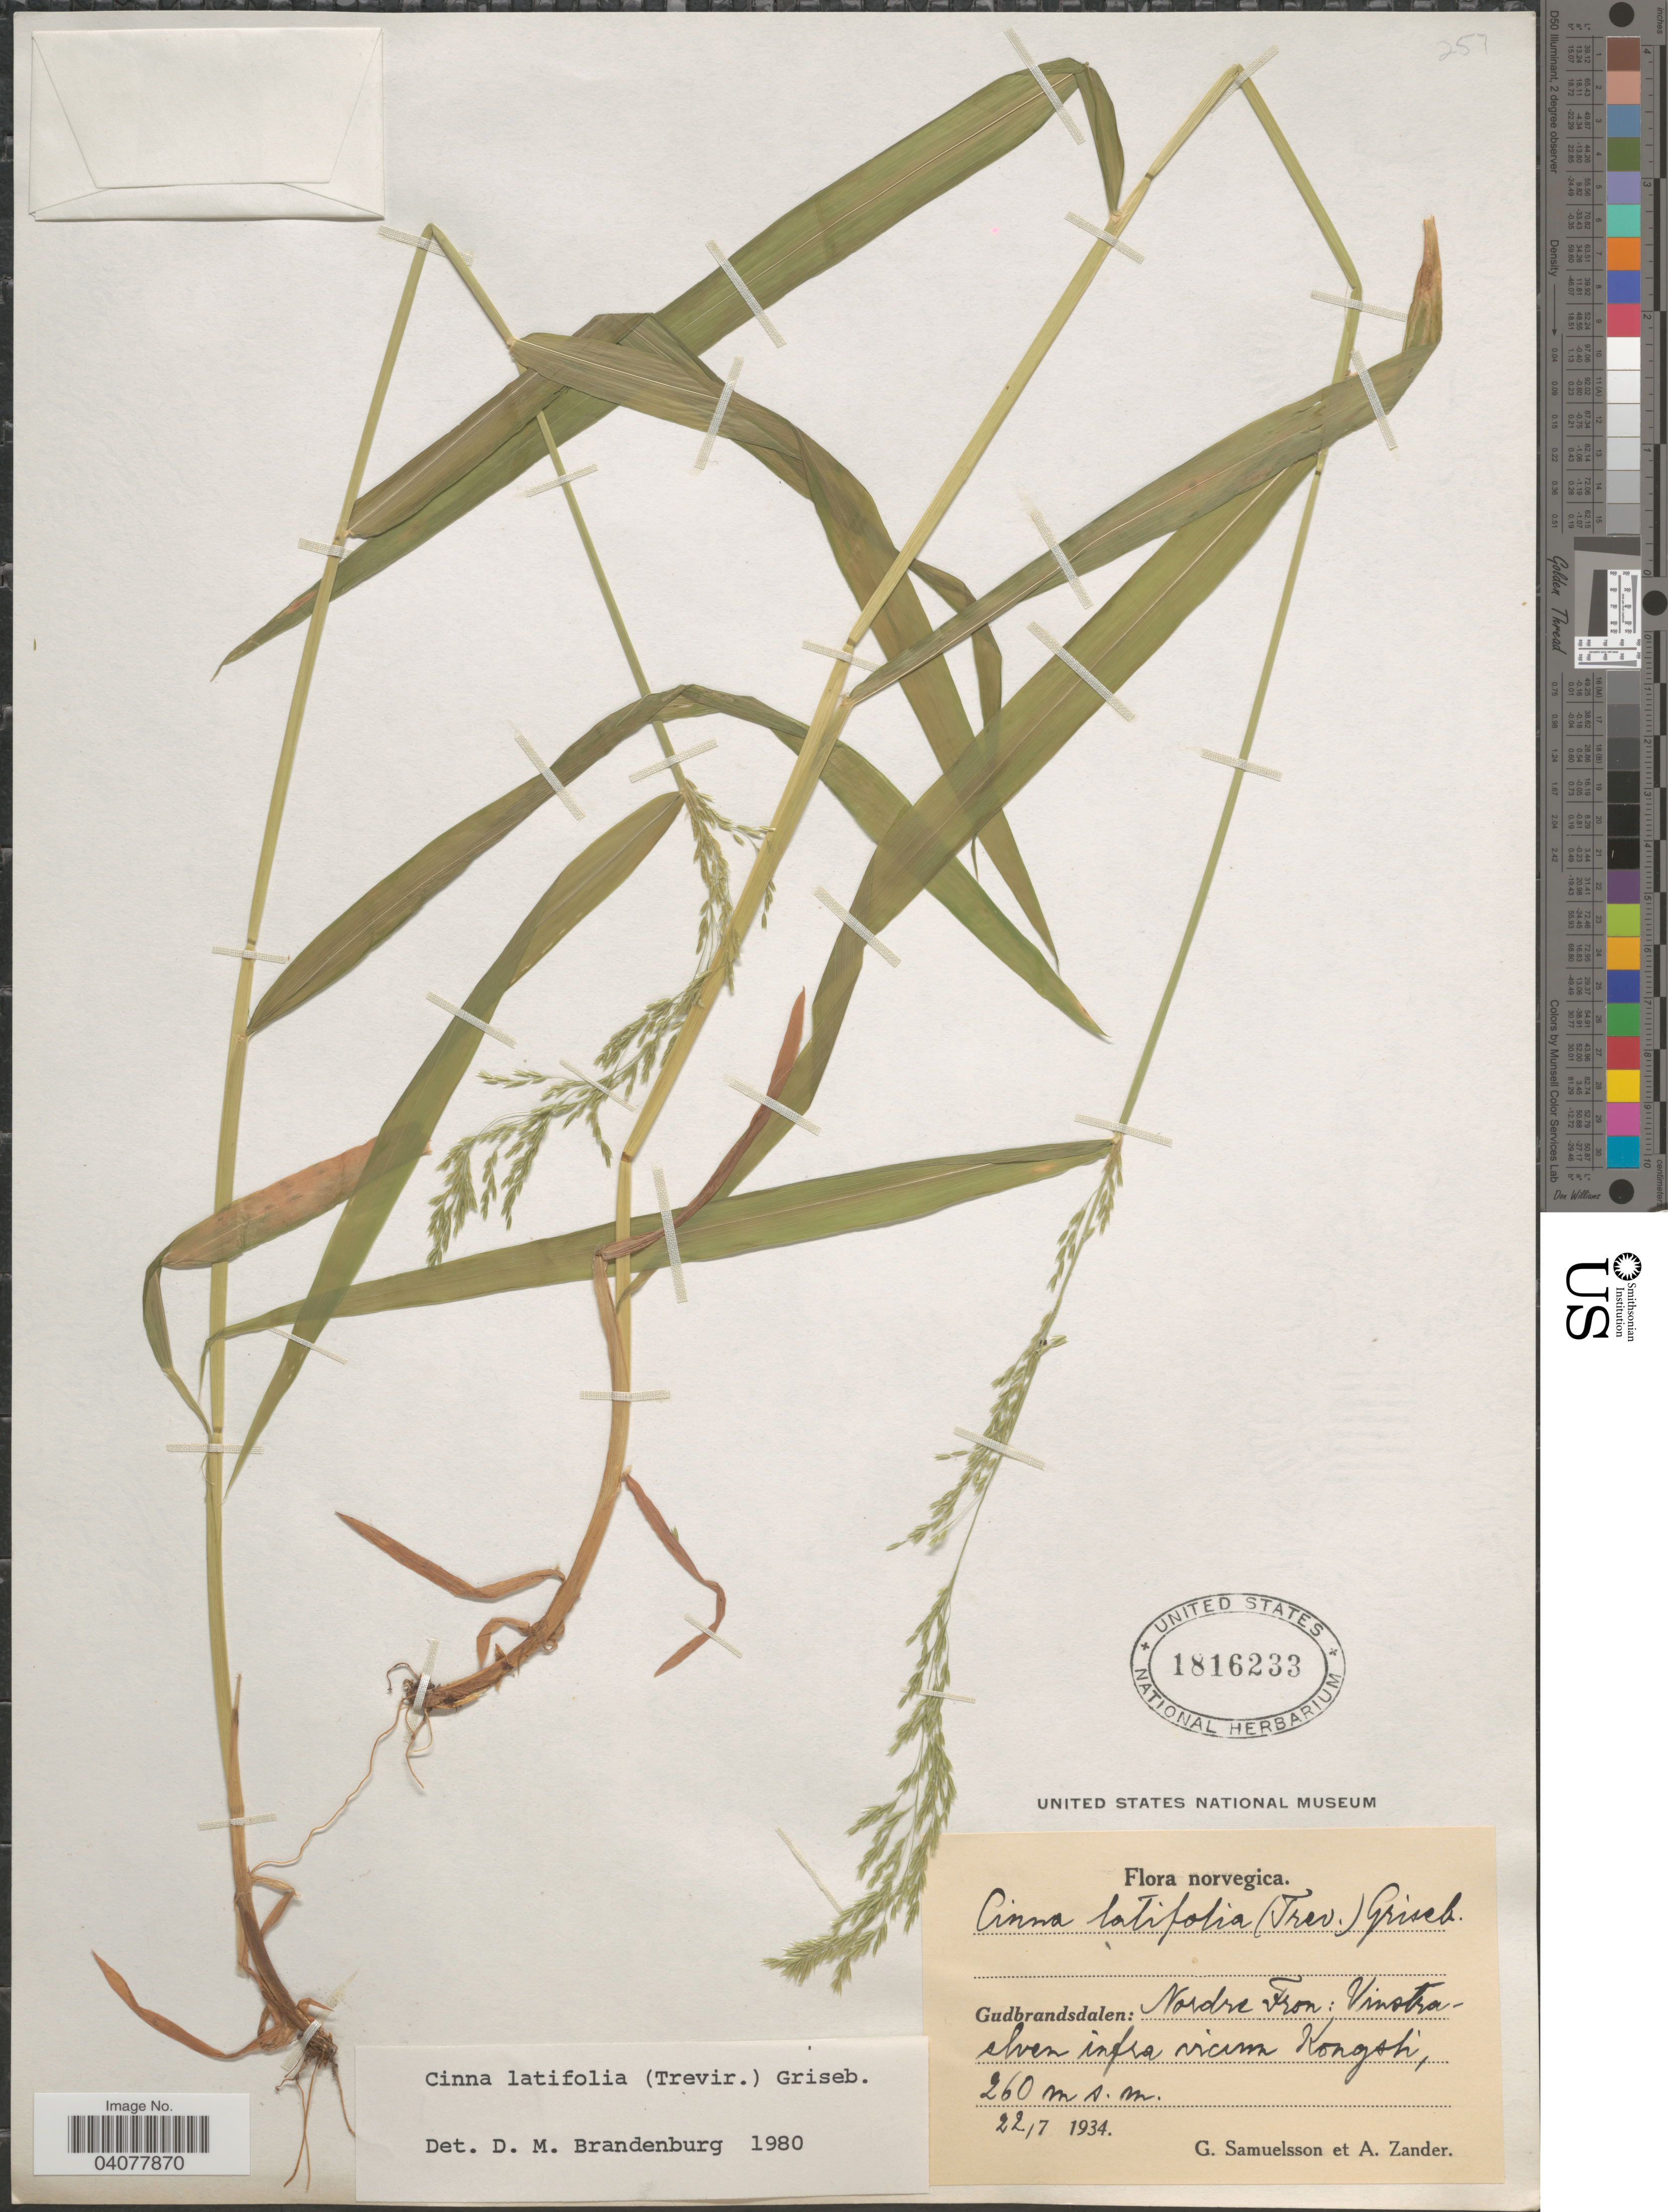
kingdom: Plantae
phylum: Tracheophyta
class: Liliopsida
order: Poales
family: Poaceae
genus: Cinna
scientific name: Cinna latifolia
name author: (Trevir. ex Goeppert) Griseb.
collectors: G. Samuelsson & A. Zander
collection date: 1934-07-22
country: Norway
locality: Norvegica. Gudbrandsdalen: Nordse Fron: Vinstraslven infra vicum Kongsti.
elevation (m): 260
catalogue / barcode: US 1816233